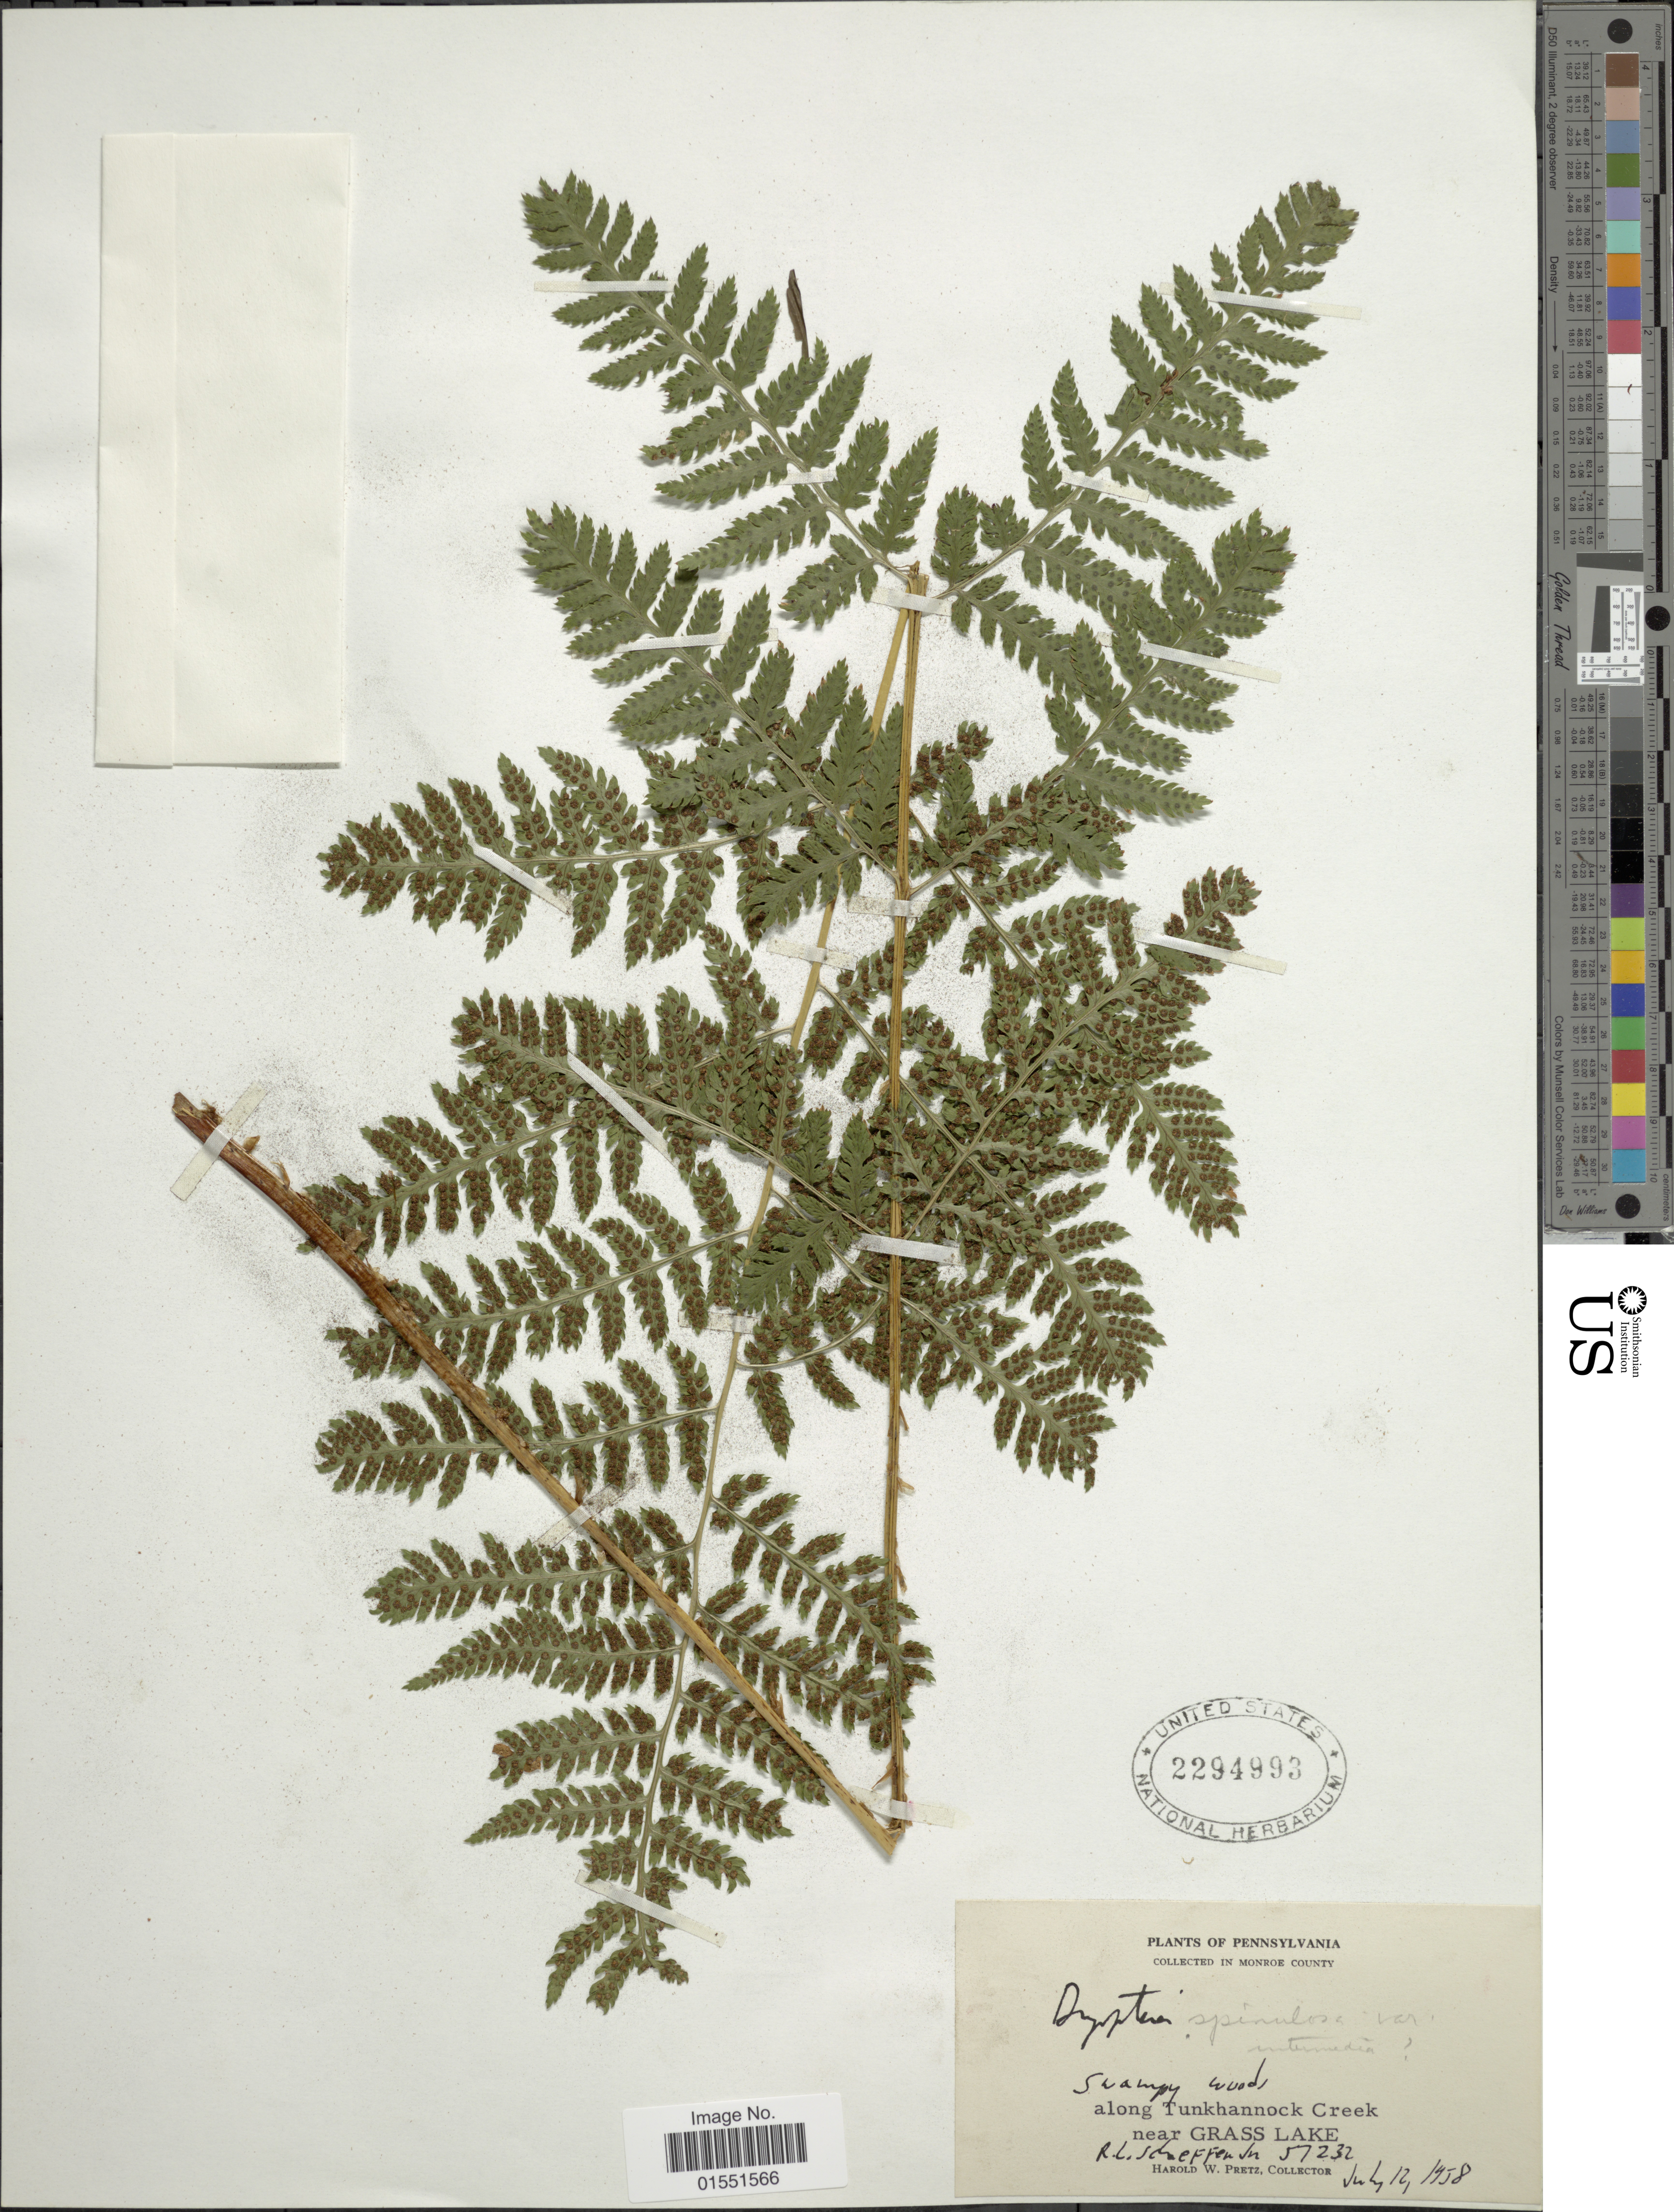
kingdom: Plantae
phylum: Tracheophyta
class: Polypodiopsida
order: Polypodiales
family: Dryopteridaceae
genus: Dryopteris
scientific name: Dryopteris intermedia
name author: (Muhl.) A. Gray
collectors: R. L. Schaeffer Jr. & H. W. Pretz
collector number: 57232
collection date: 1958-07-12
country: United States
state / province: Pennsylvania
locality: Monroe County, Along Tunkhannock Creek, near Grass Lake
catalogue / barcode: US 2294993